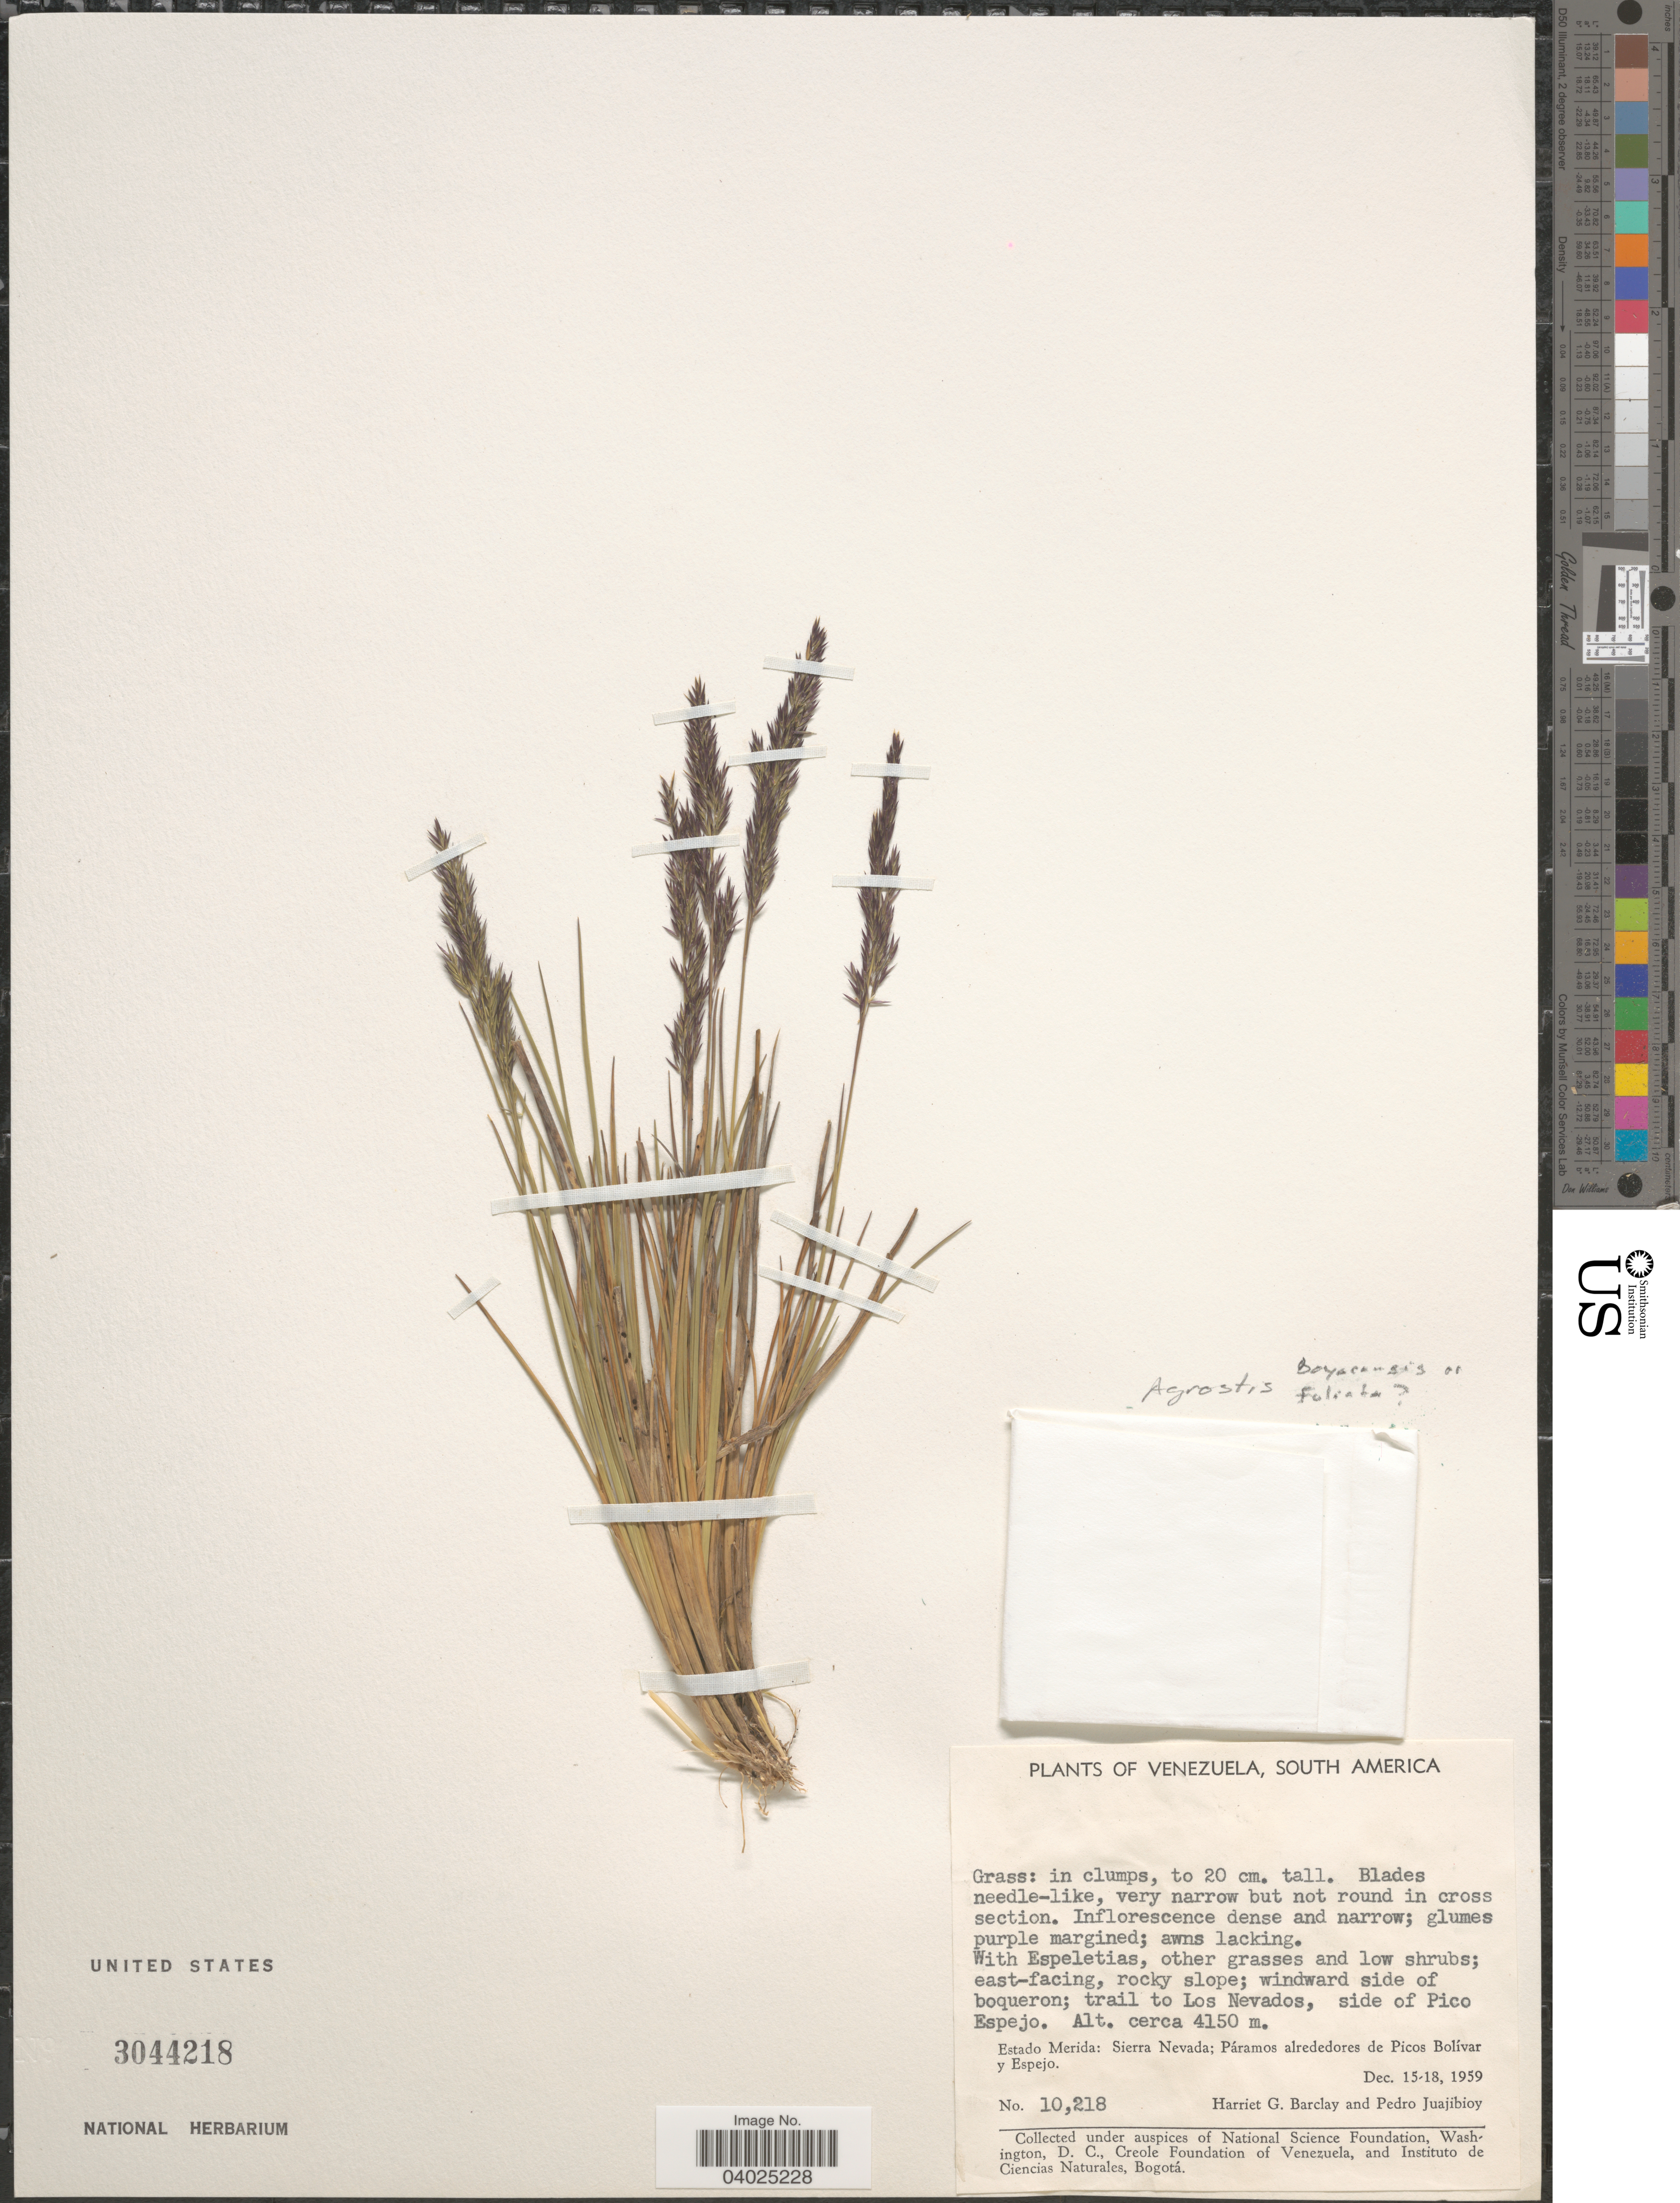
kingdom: Plantae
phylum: Tracheophyta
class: Liliopsida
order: Poales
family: Poaceae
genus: Agrostis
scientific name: Agrostis sp.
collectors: H. G. Barclay & P. Juajibioy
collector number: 10218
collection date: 1959-12-15/1959-12-18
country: Venezuela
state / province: Merida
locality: Trail to Los Nevados, side of Pico Espejo. Sierra Nevada; Páramos alrededores de Picos Bolívar y Espejo.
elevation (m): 4150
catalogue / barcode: US 3044218